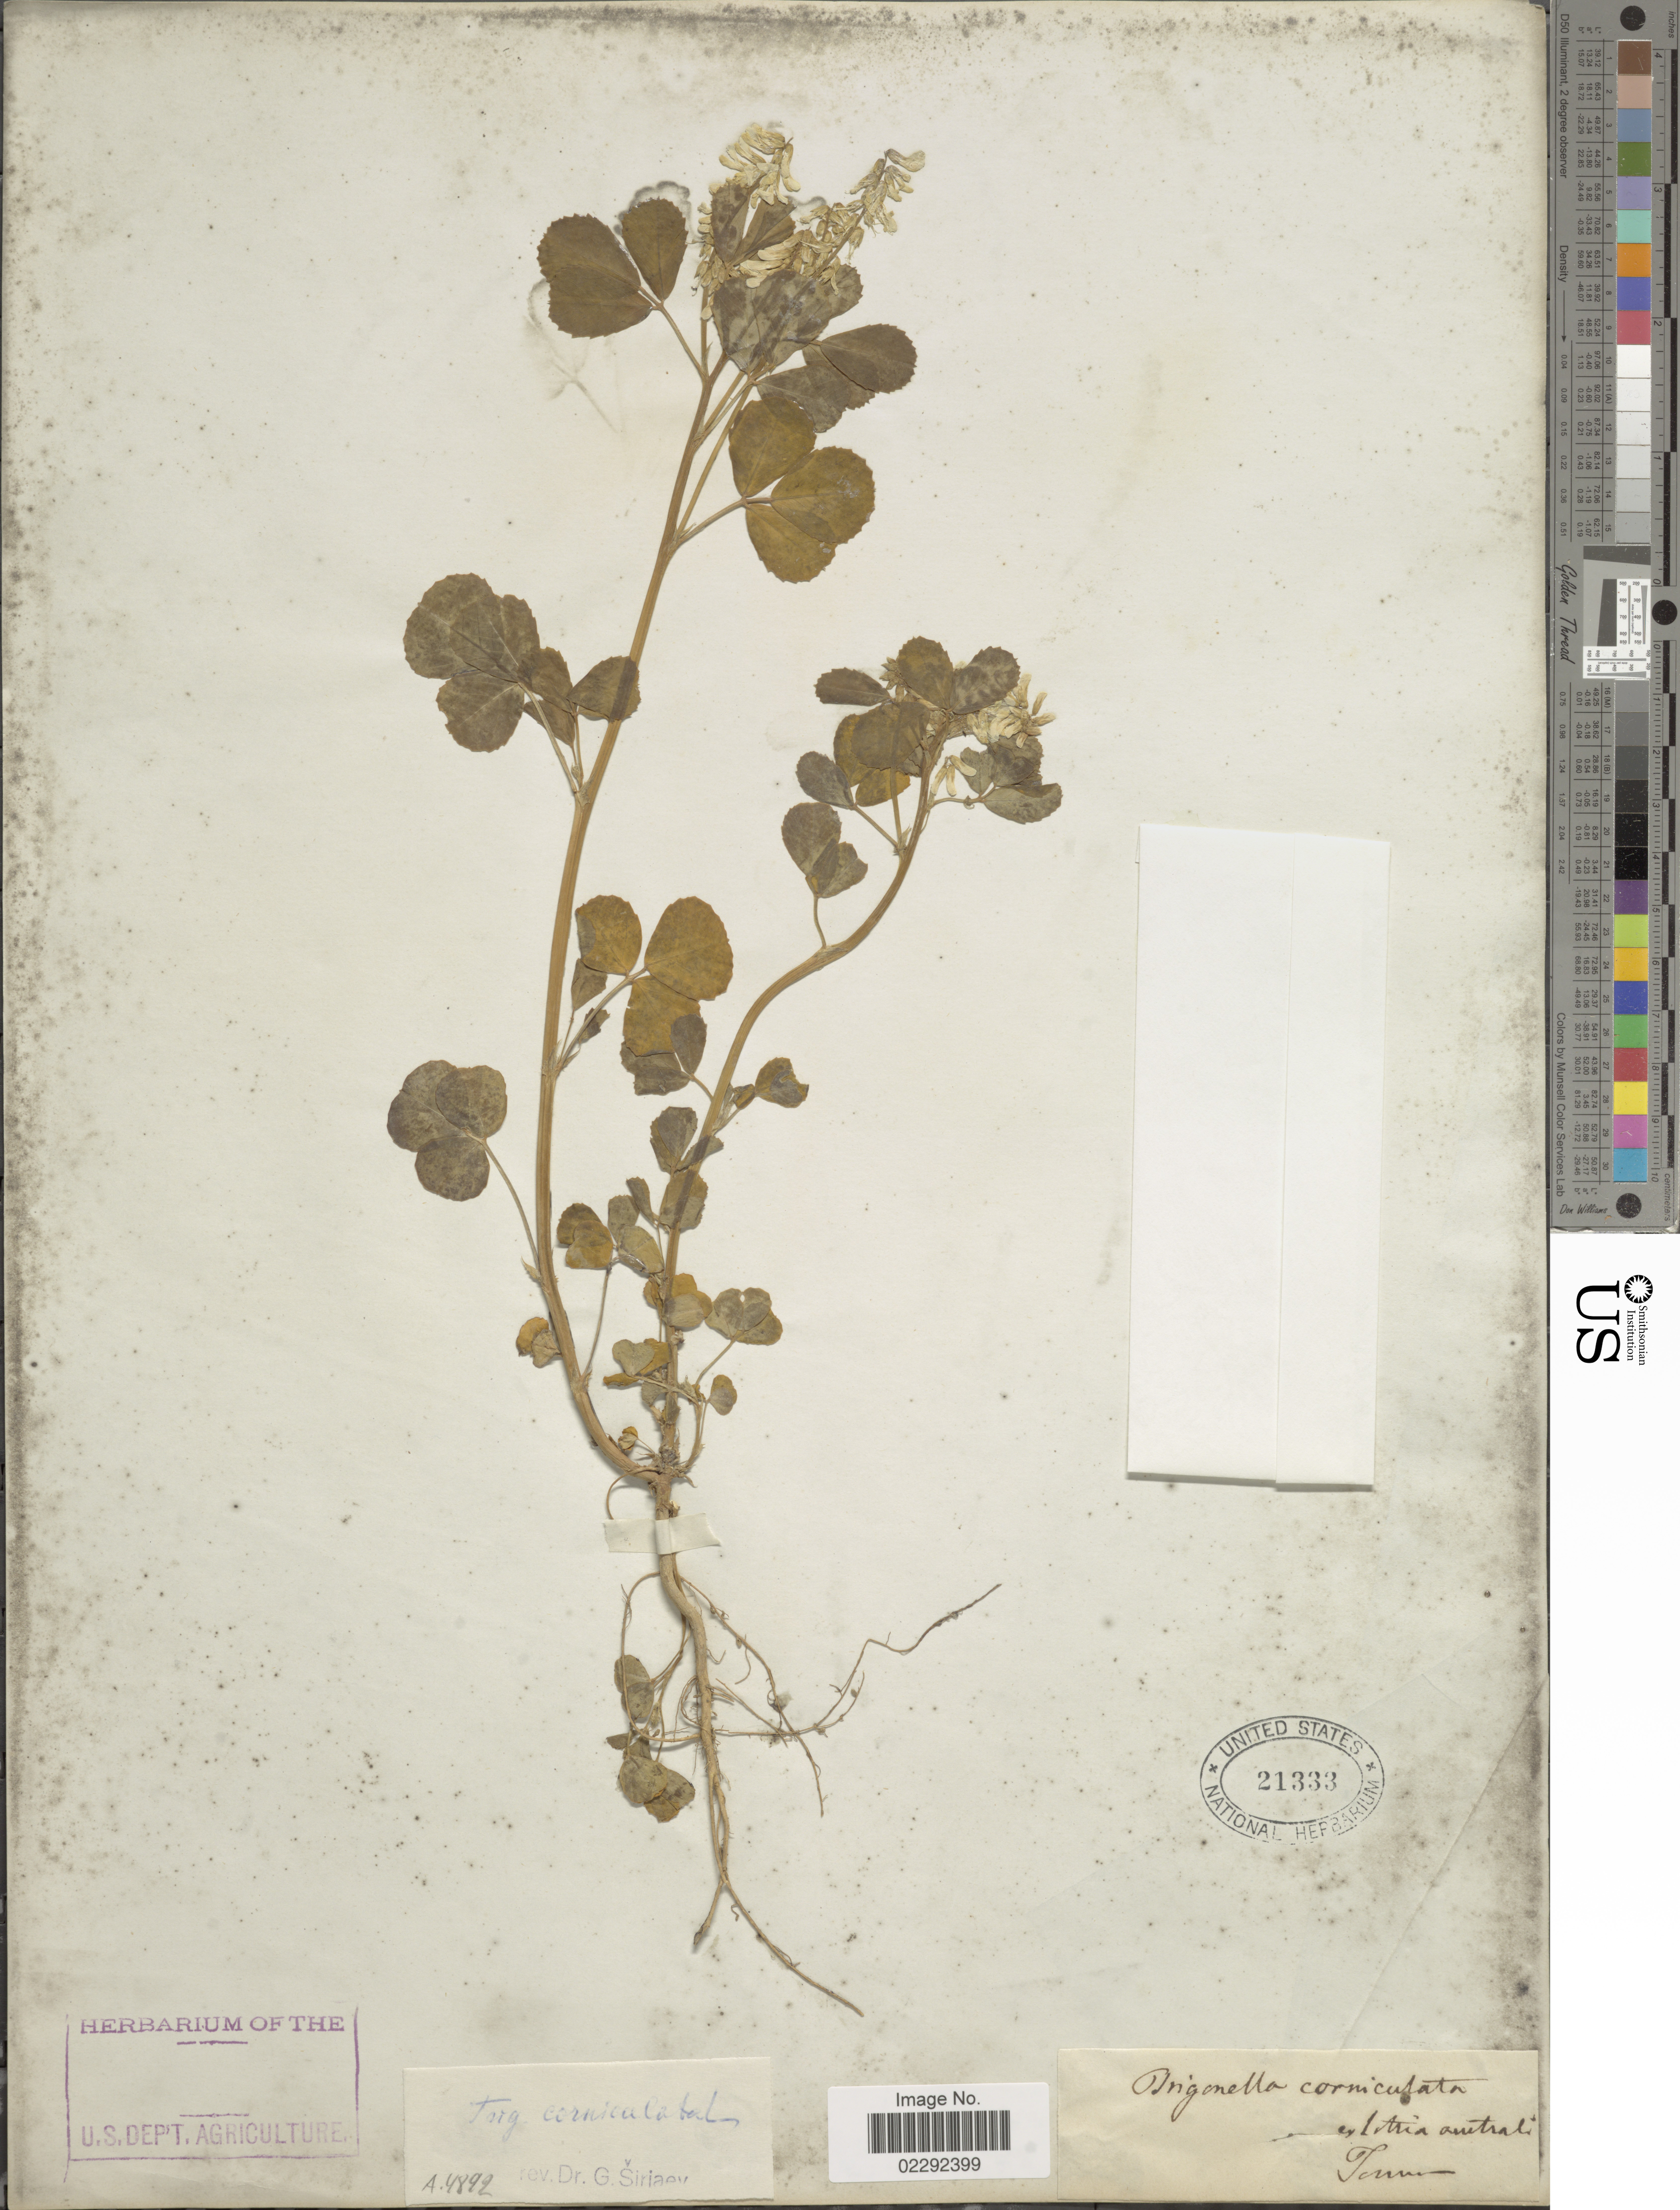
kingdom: Plantae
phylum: Tracheophyta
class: Magnoliopsida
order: Fabales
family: Fabaceae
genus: Trigonella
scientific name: Trigonella corniculata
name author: Sibth. & Sm.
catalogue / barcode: US 21333